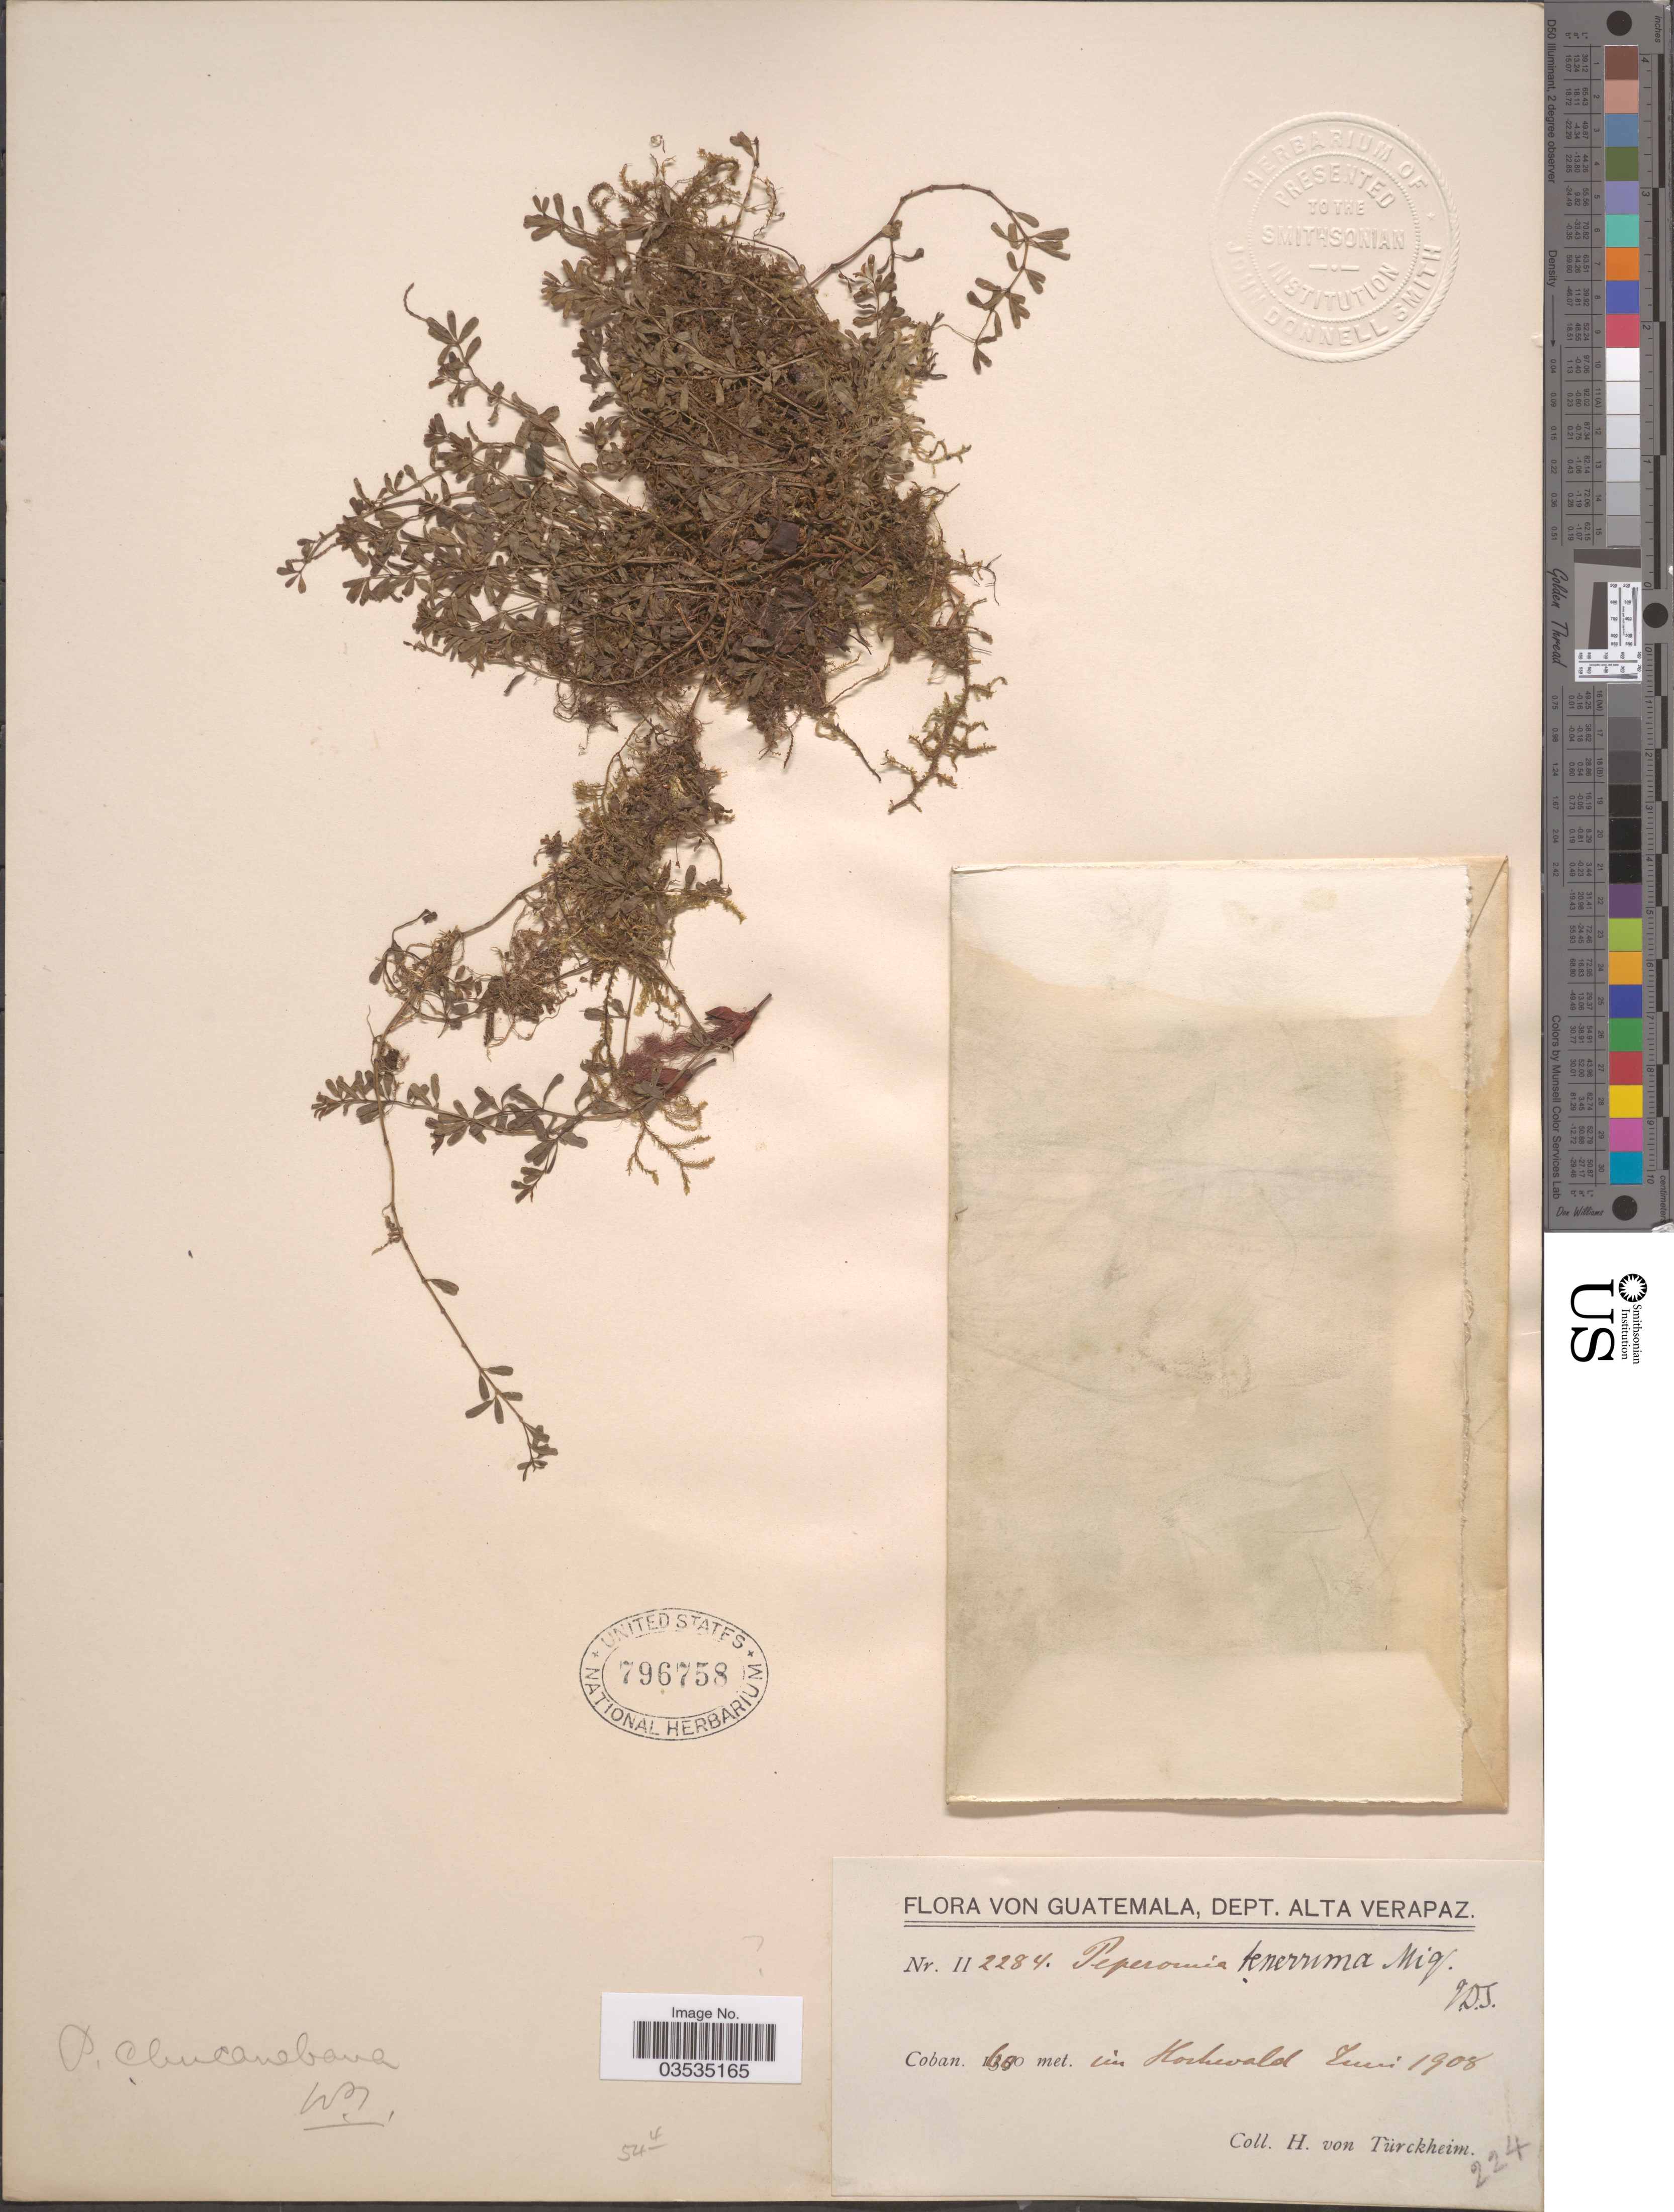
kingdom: Plantae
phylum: Tracheophyta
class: Magnoliopsida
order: Piperales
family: Piperaceae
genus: Peperomia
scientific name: Peperomia chucanebana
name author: Trel.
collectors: H. von Türckheim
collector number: II2284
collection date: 1908-06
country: Guatemala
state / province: Alta Verapaz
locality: Dept. Alta Verapaz. Coban, im Hochwald.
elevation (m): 1600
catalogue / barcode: US 796758